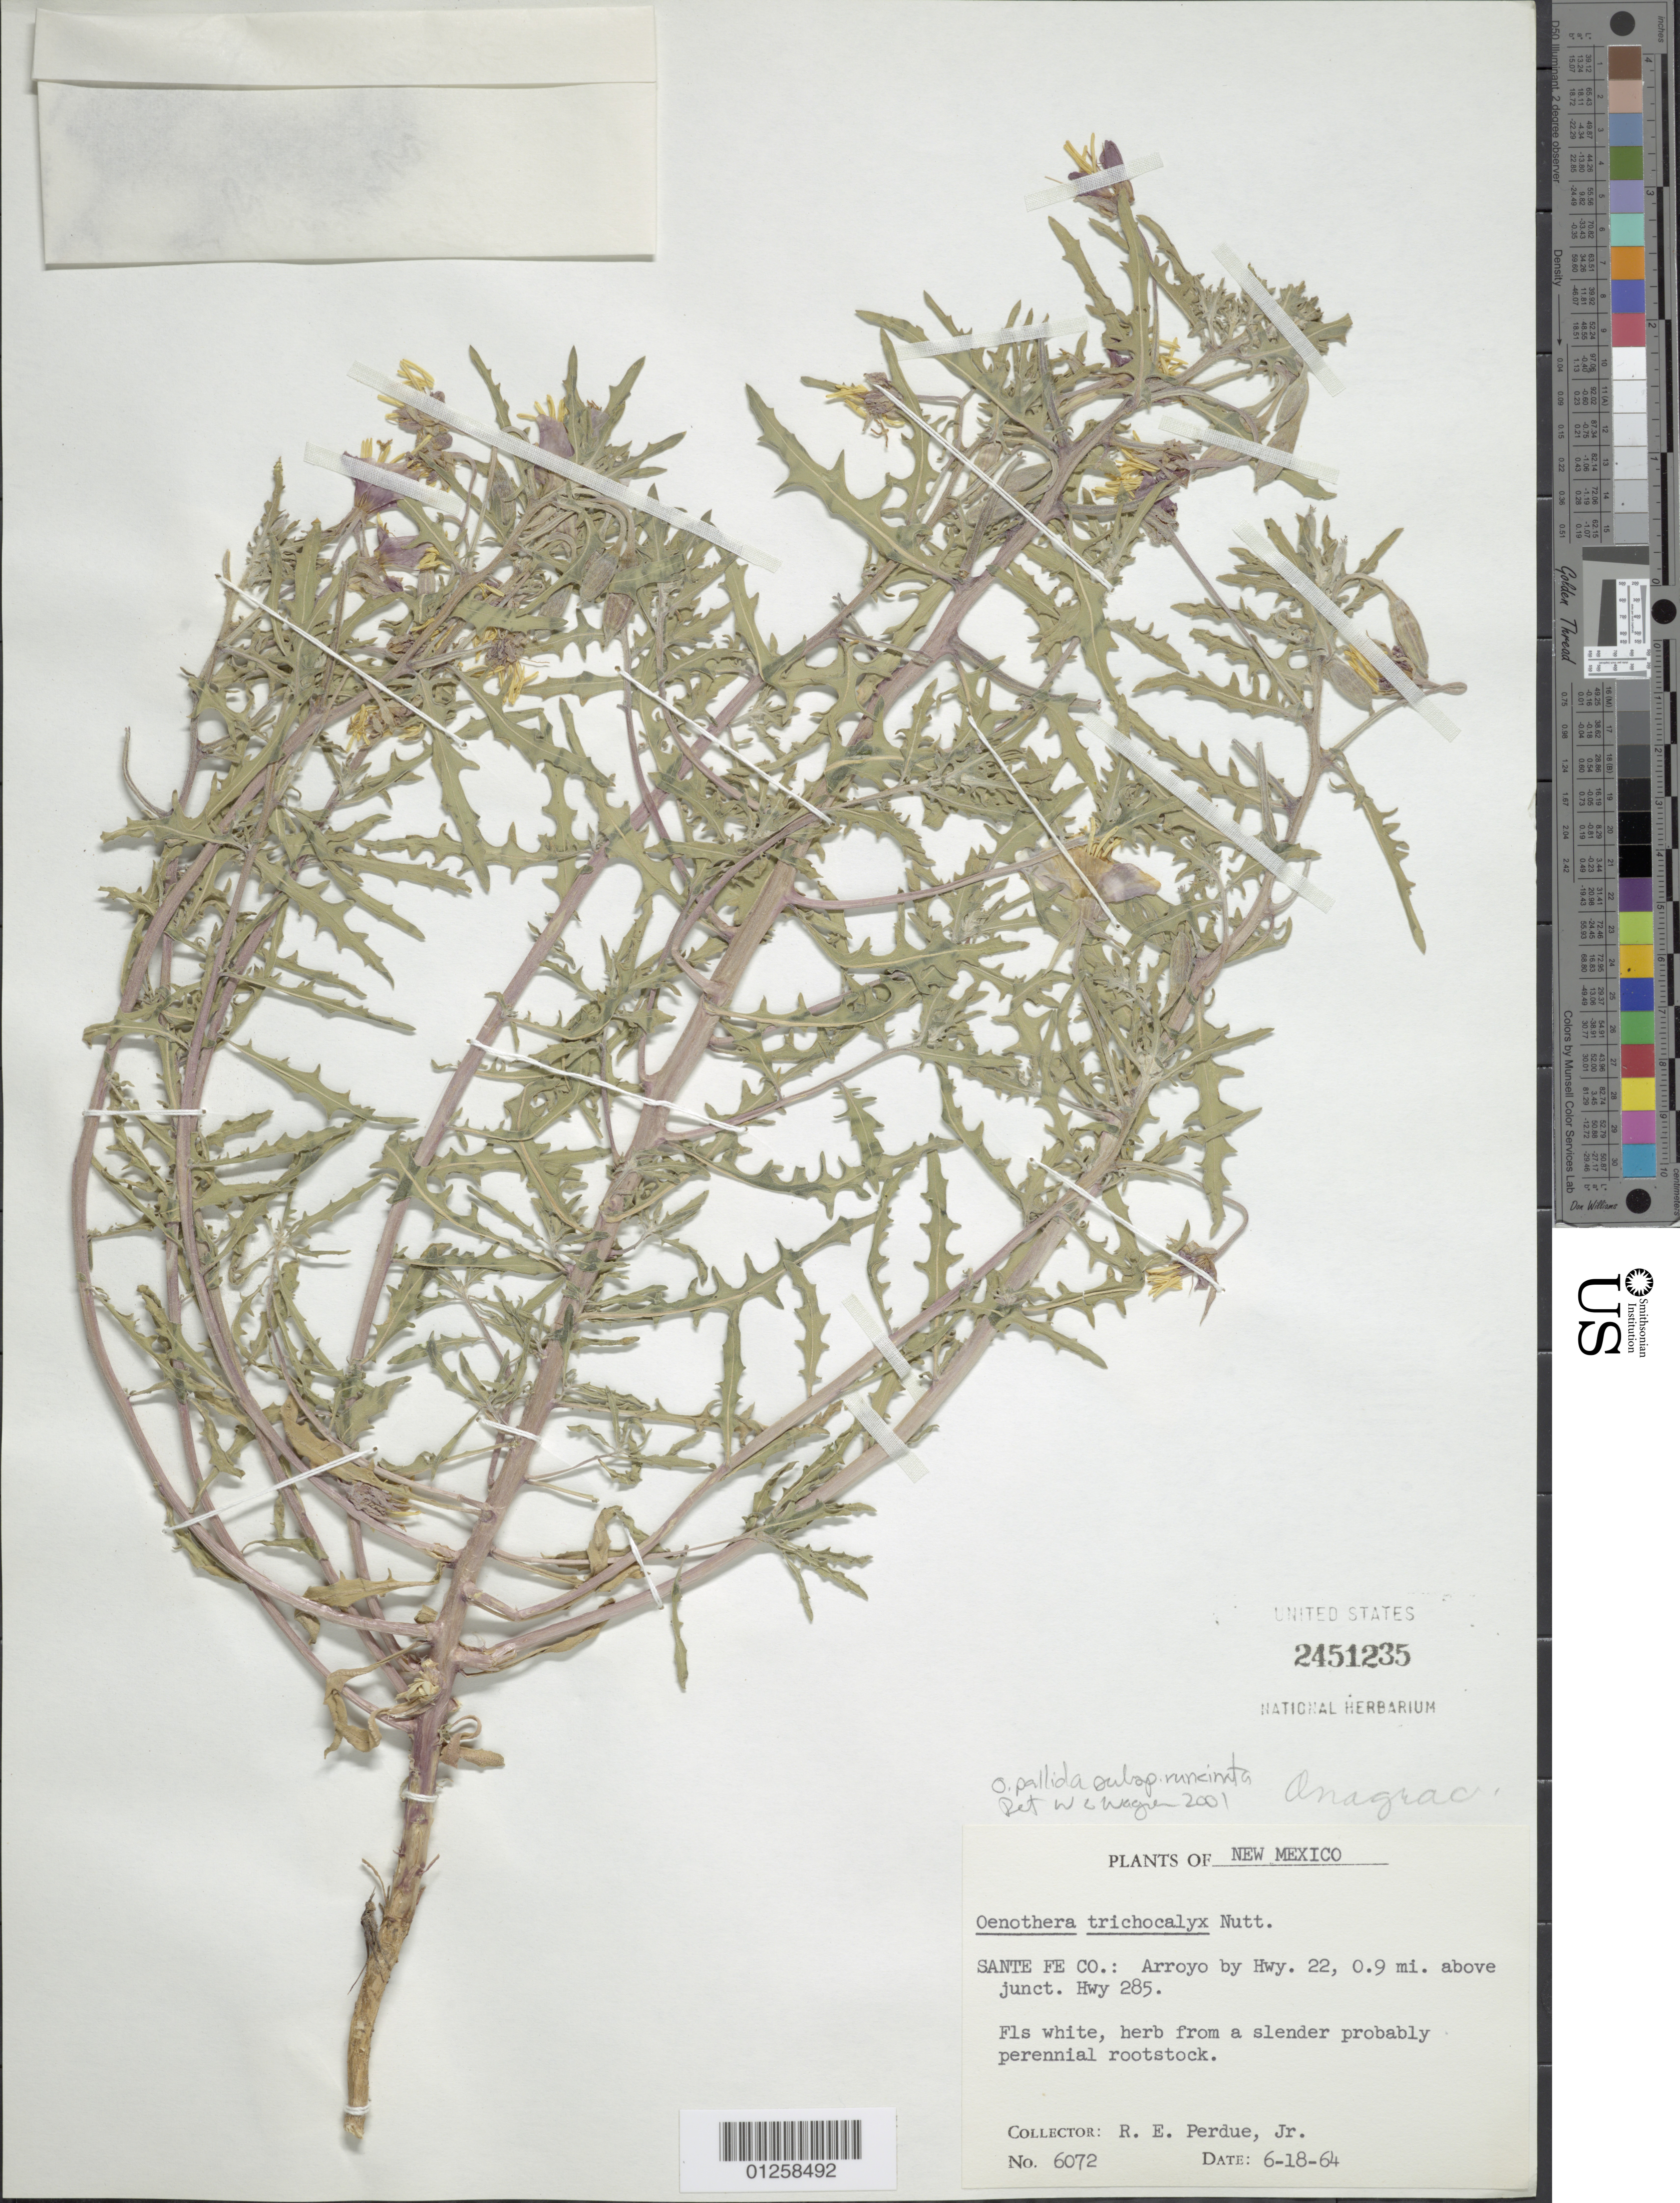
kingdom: Plantae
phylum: Tracheophyta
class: Magnoliopsida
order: Myrtales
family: Onagraceae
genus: Oenothera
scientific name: Oenothera pallida subsp. runcinata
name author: (Engelm.) Munz & W.M. Klein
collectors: R. E. Perdue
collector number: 6072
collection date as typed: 18 Jun 1964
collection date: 1964-06-18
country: United States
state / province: New Mexico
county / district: Santa Fe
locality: Arroyo by Hwy. 22, 0.9 mi above junct. Hwy 285.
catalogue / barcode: US 2451235